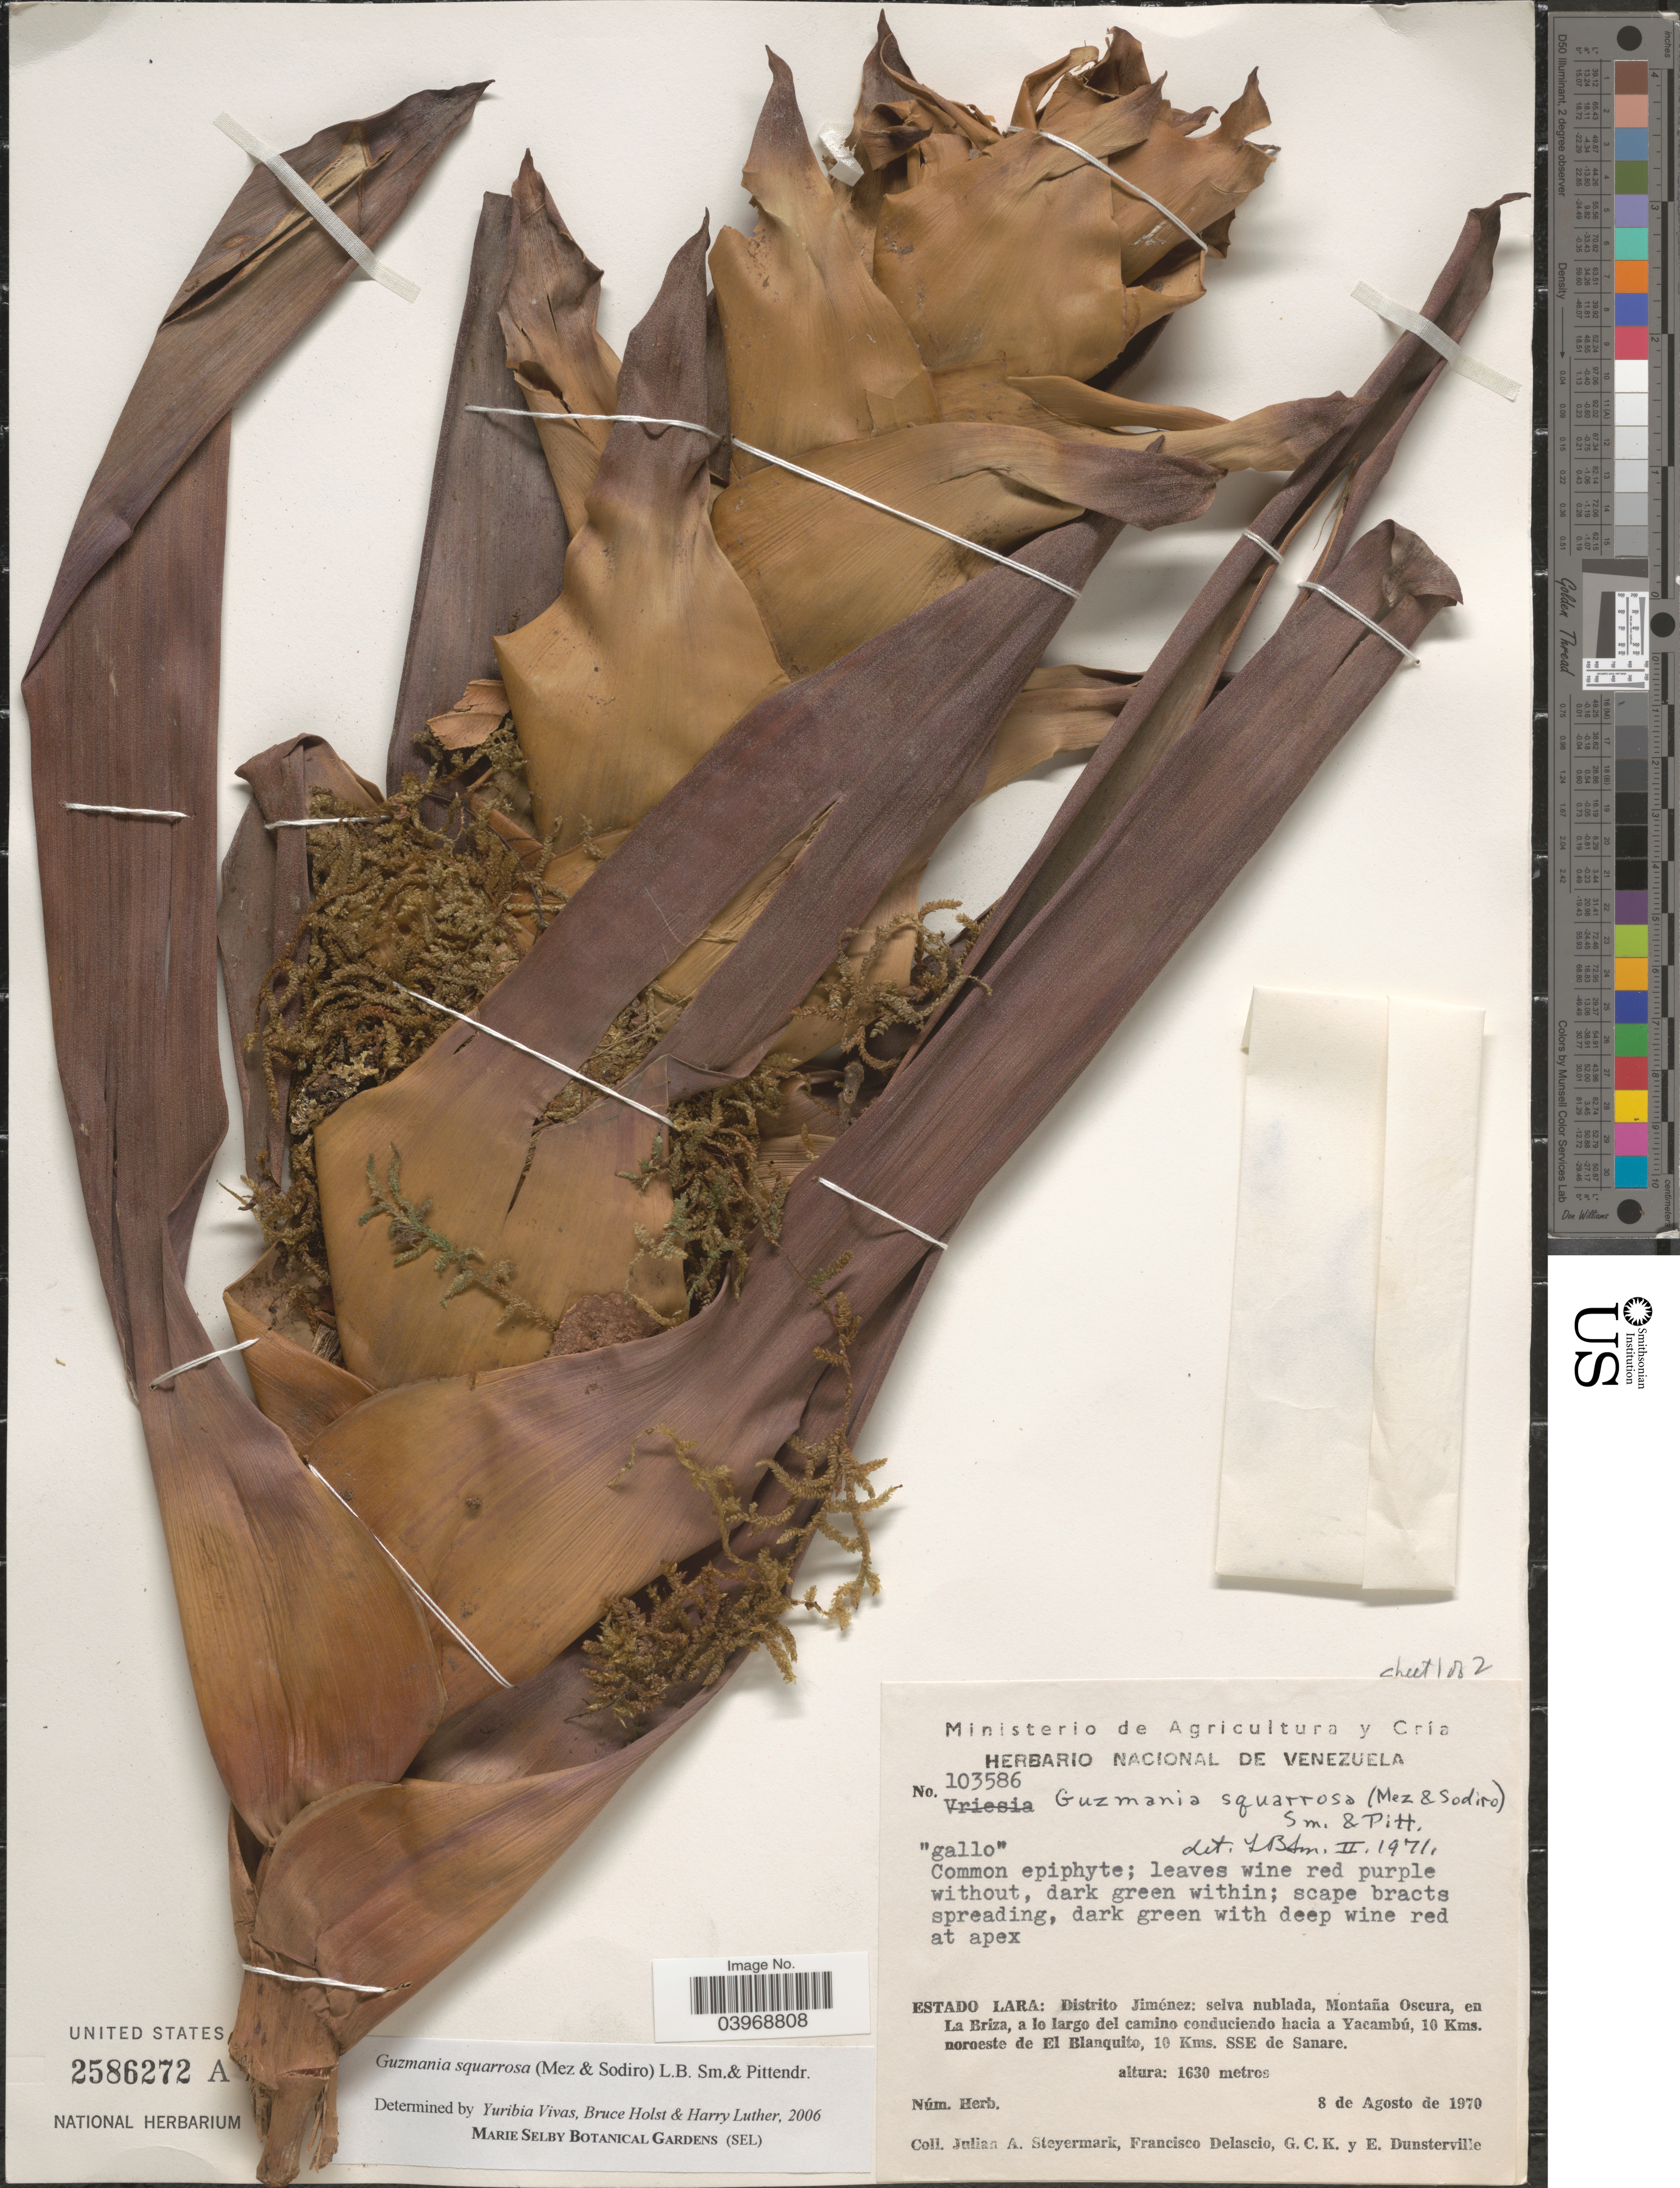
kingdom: Plantae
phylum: Tracheophyta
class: Liliopsida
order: Poales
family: Bromeliaceae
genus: Guzmania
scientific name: Guzmania squarrosa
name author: (Mez & Sodiro) L.B. Sm. & Pittendr.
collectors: J. Steyermark, F. Delascio, G. C. K. Dunsterville & E. Dunsterville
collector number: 103586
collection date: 1970-08-08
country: Venezuela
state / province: Lara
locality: Distrito Jiménez: selva nublada, Montaña Oscura, en La Briza, a lo largo del camino conduciendo hacia a Yacambú, 10 Kms. noroeste de El Blanquito, 10 Kms. SSE de Sanare.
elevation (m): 1630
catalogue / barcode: US 2586272A